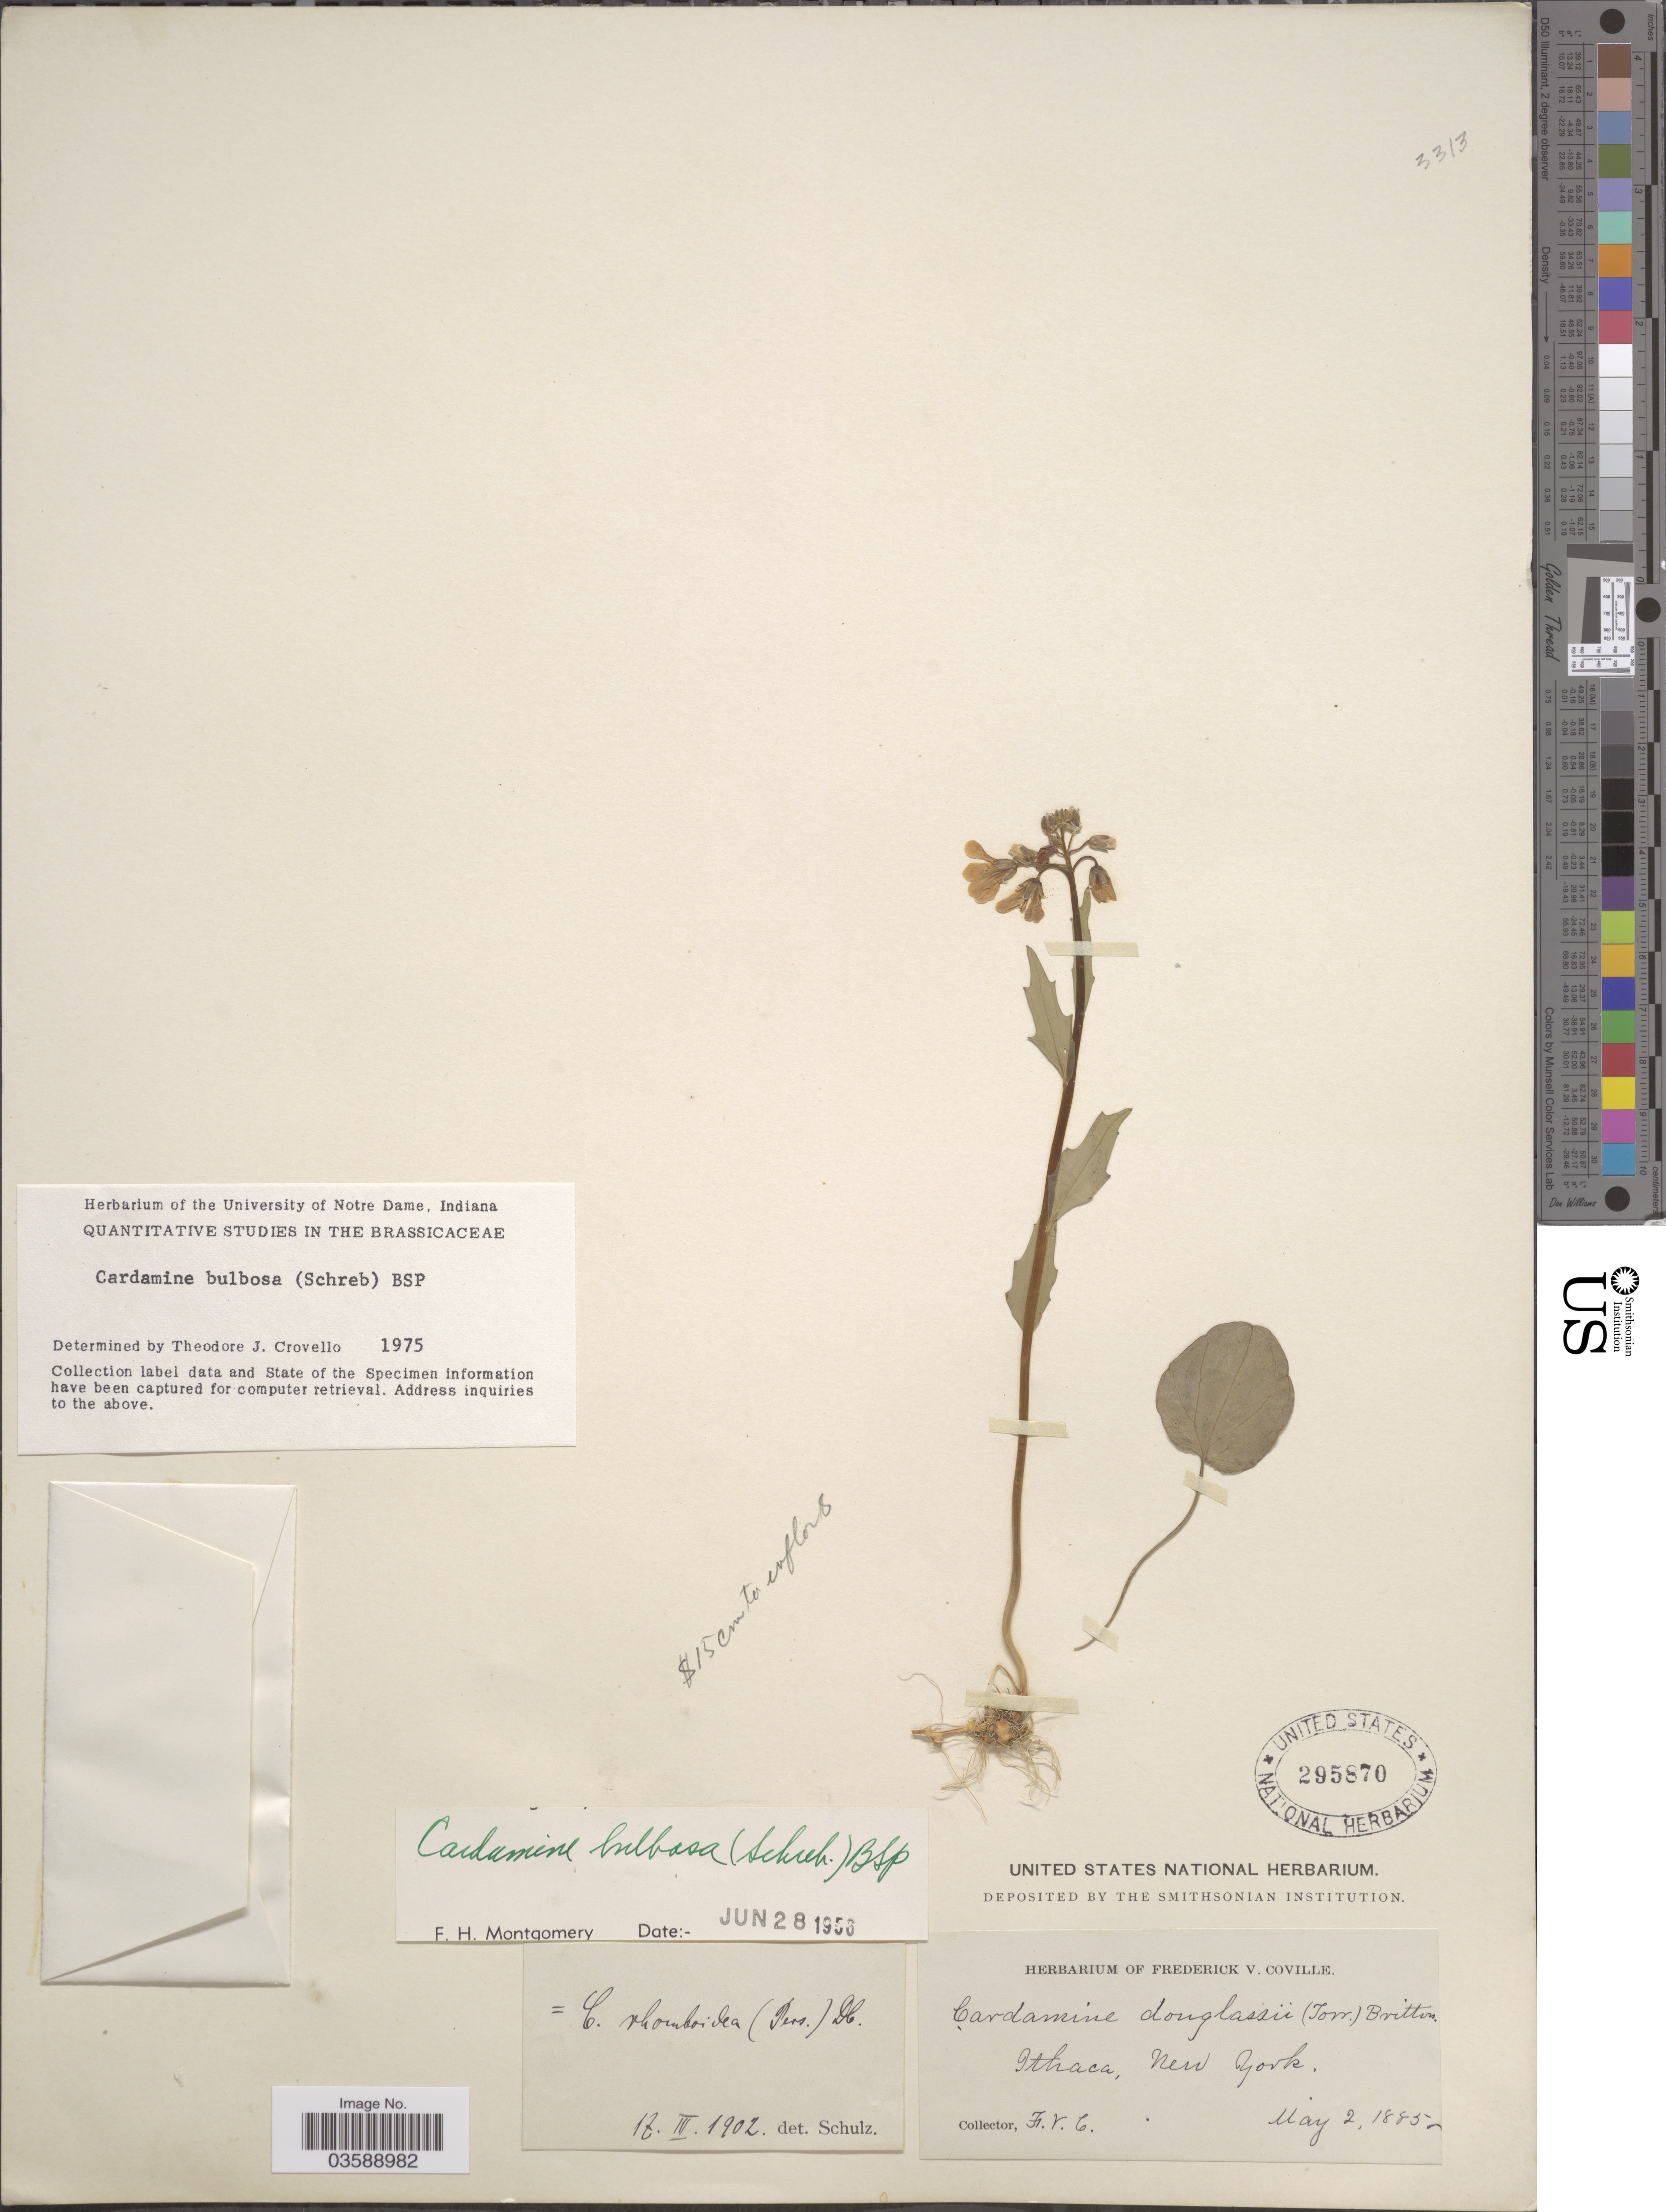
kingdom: Plantae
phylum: Tracheophyta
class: Magnoliopsida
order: Brassicales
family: Brassicaceae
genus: Cardamine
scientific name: Cardamine bulbosa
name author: (Schreb. ex Muhl.) Britton et al.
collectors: F. V. Coville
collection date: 1885-05-02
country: United States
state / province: New York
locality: Ithaca.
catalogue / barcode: US 295870